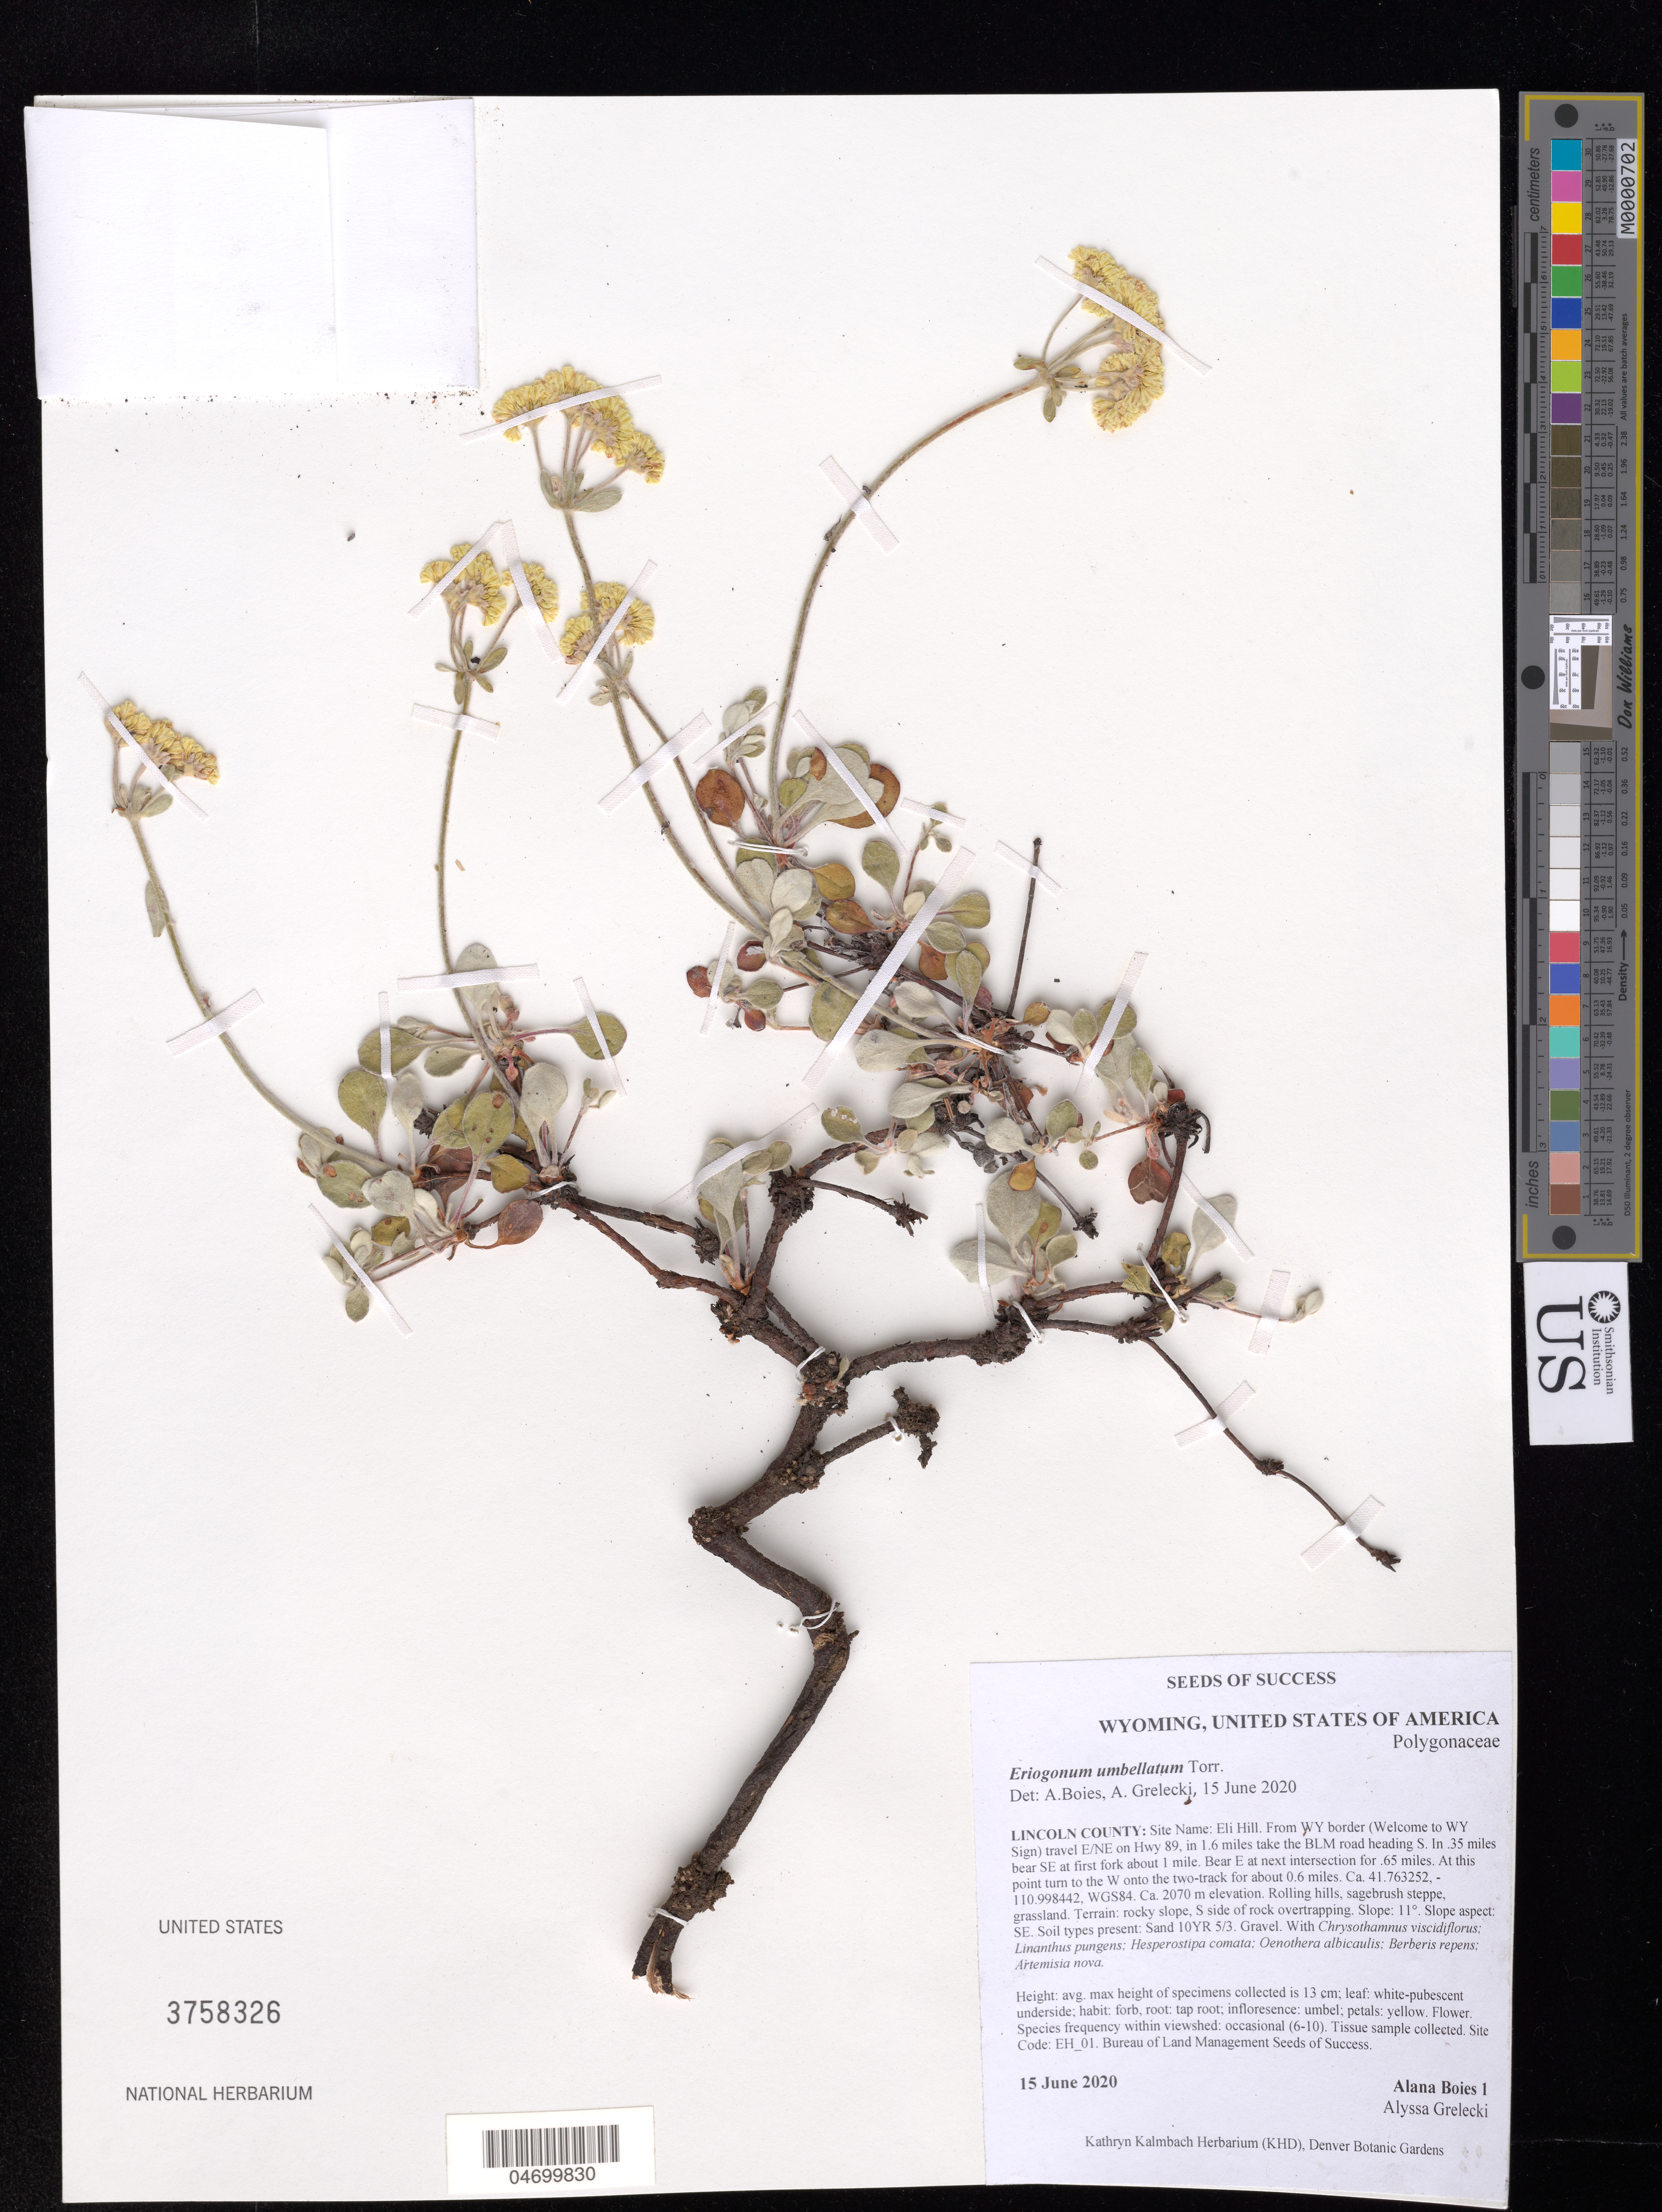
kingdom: Plantae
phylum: Tracheophyta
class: Magnoliopsida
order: Caryophyllales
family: Polygonaceae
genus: Eriogonum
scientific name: Eriogonum umbellatum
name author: Torr.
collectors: A. Boies & A. Grelecki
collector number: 1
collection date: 2020-06-15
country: United States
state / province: Wyoming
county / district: Lincoln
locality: Eli Hill.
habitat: Rolling hills, sagebrush steppe, grassland. Sand soil. With Artemisia nova, Berberis repens, etc.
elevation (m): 2070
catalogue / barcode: US 3758326